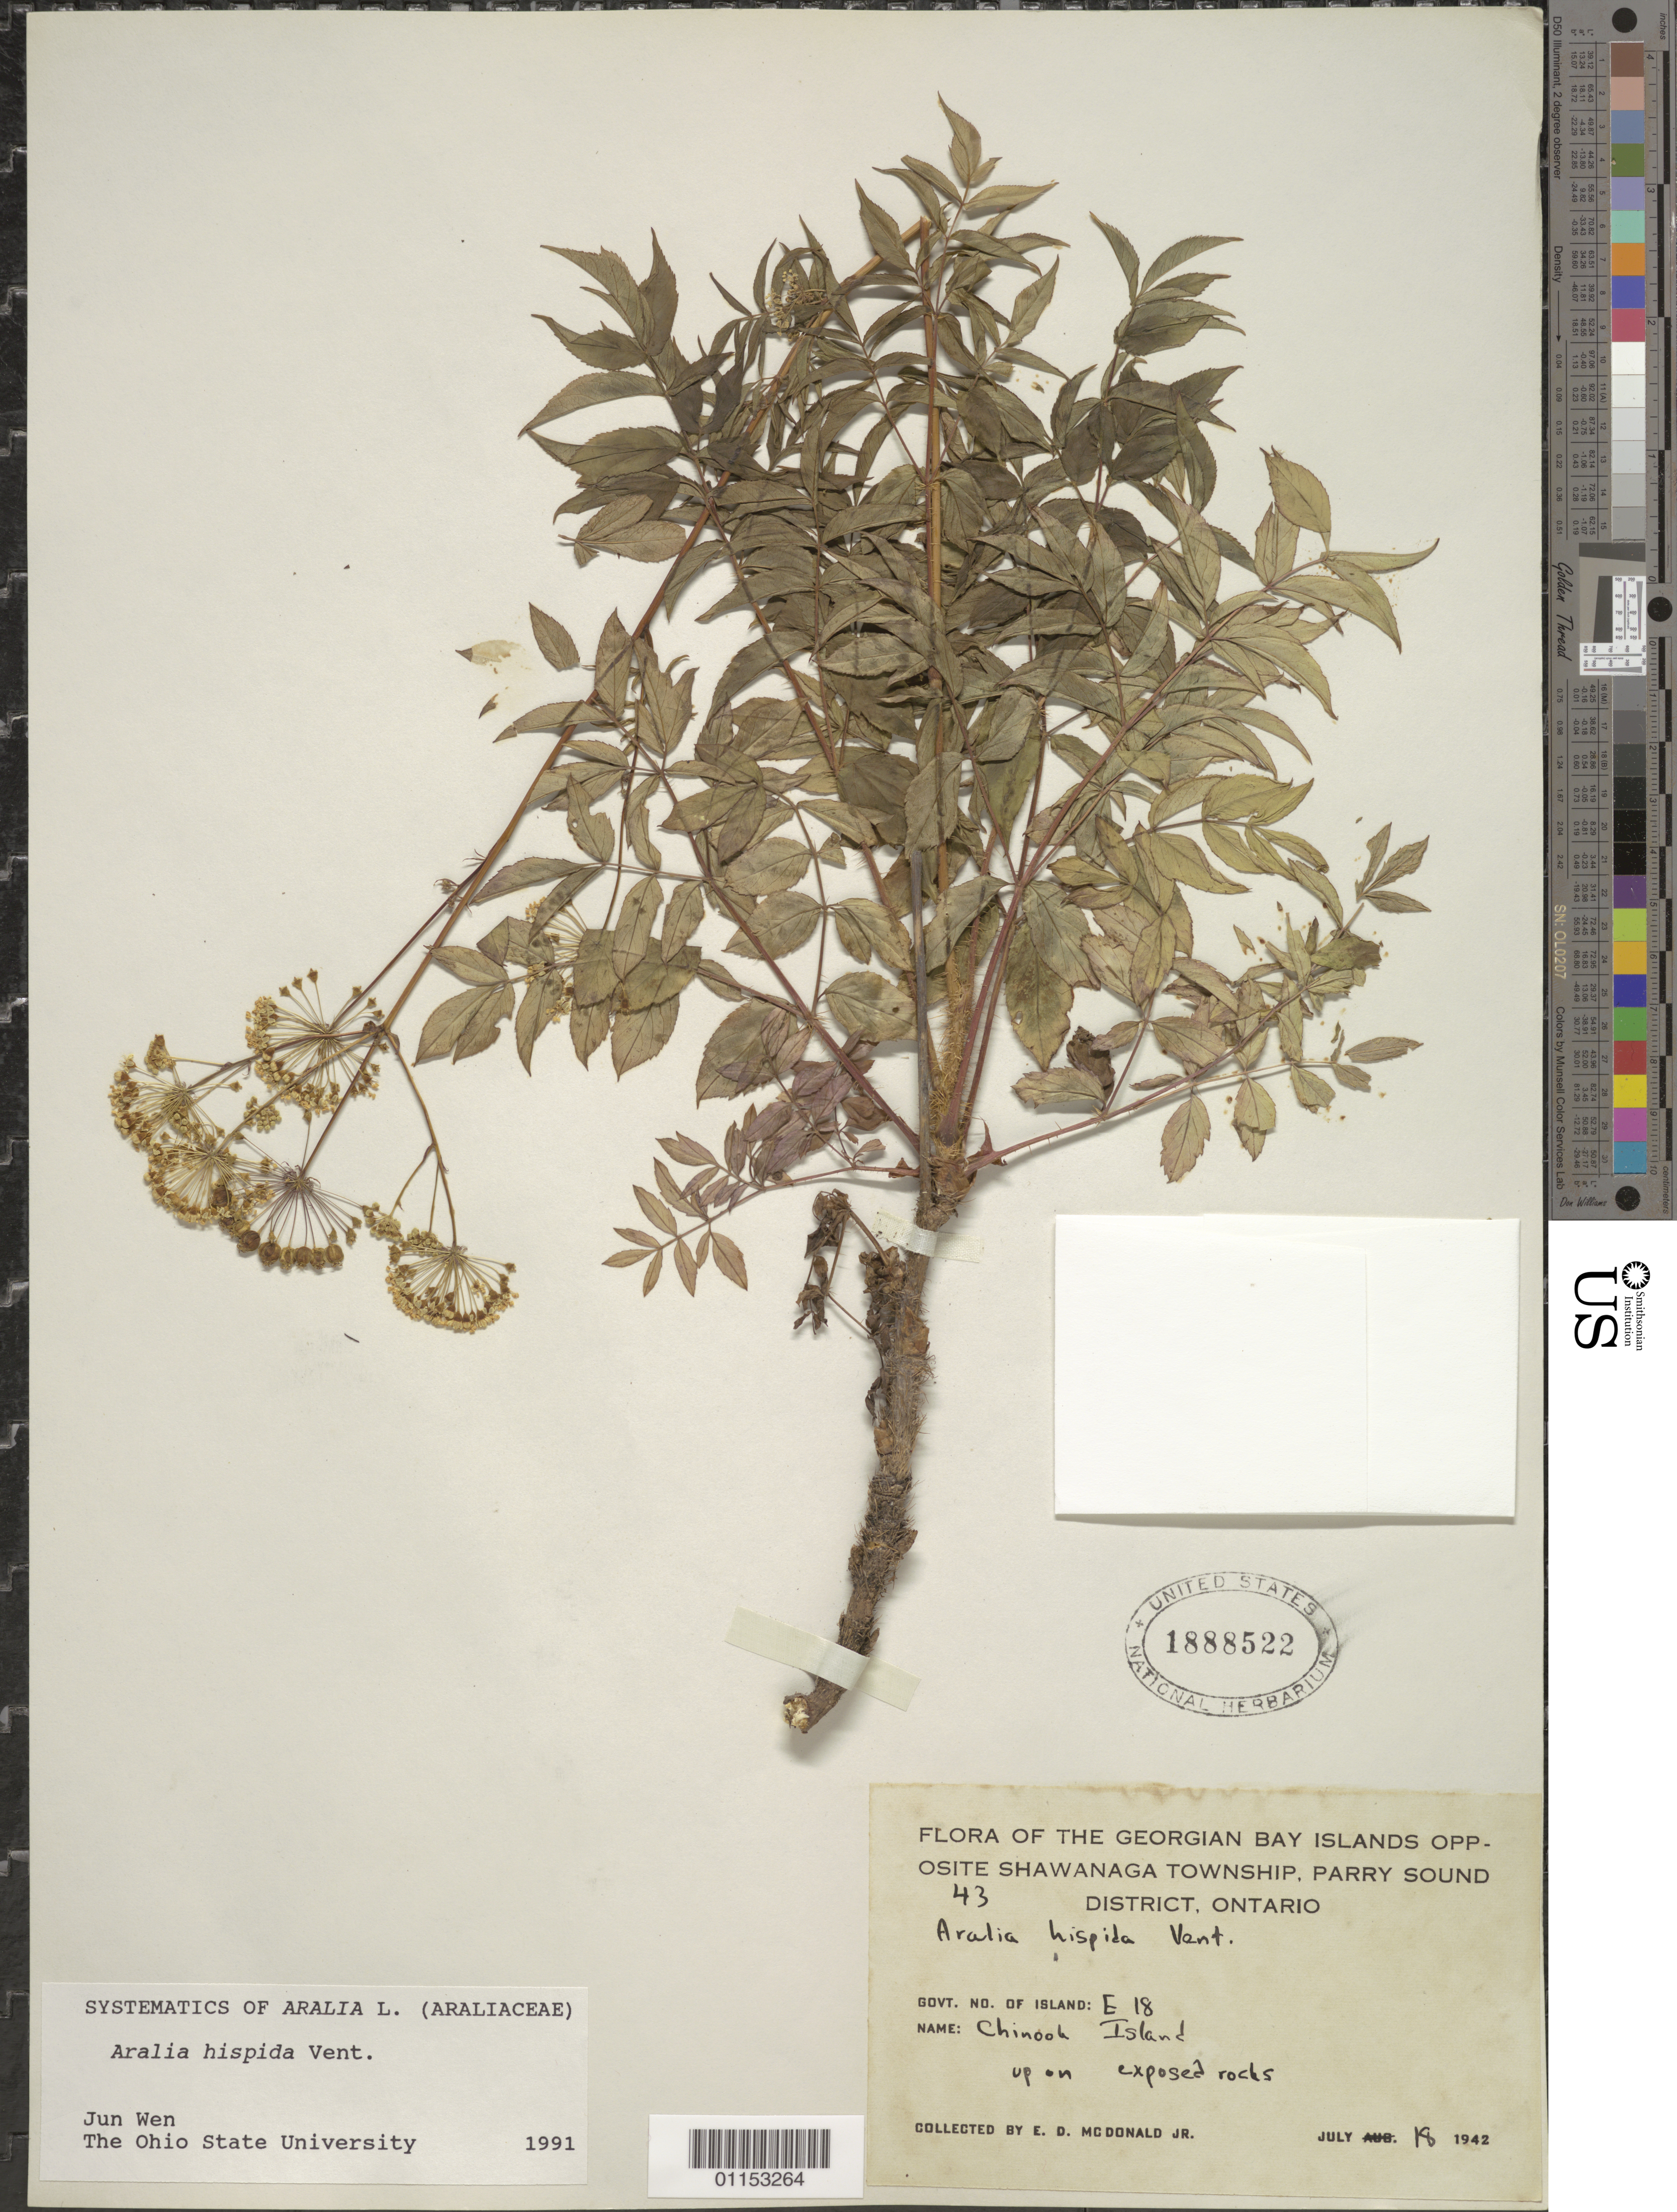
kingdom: Plantae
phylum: Tracheophyta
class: Magnoliopsida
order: Apiales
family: Araliaceae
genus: Aralia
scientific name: Aralia hispida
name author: Vent.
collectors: E. D. McDonald Jr.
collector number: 43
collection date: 1942-07-18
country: Canada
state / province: Ontario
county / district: Parry Sound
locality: Georgian Bay Islands opposite Shawanaga Township. Chinook Island.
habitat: Upon exposed rocks.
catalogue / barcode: US 1888522